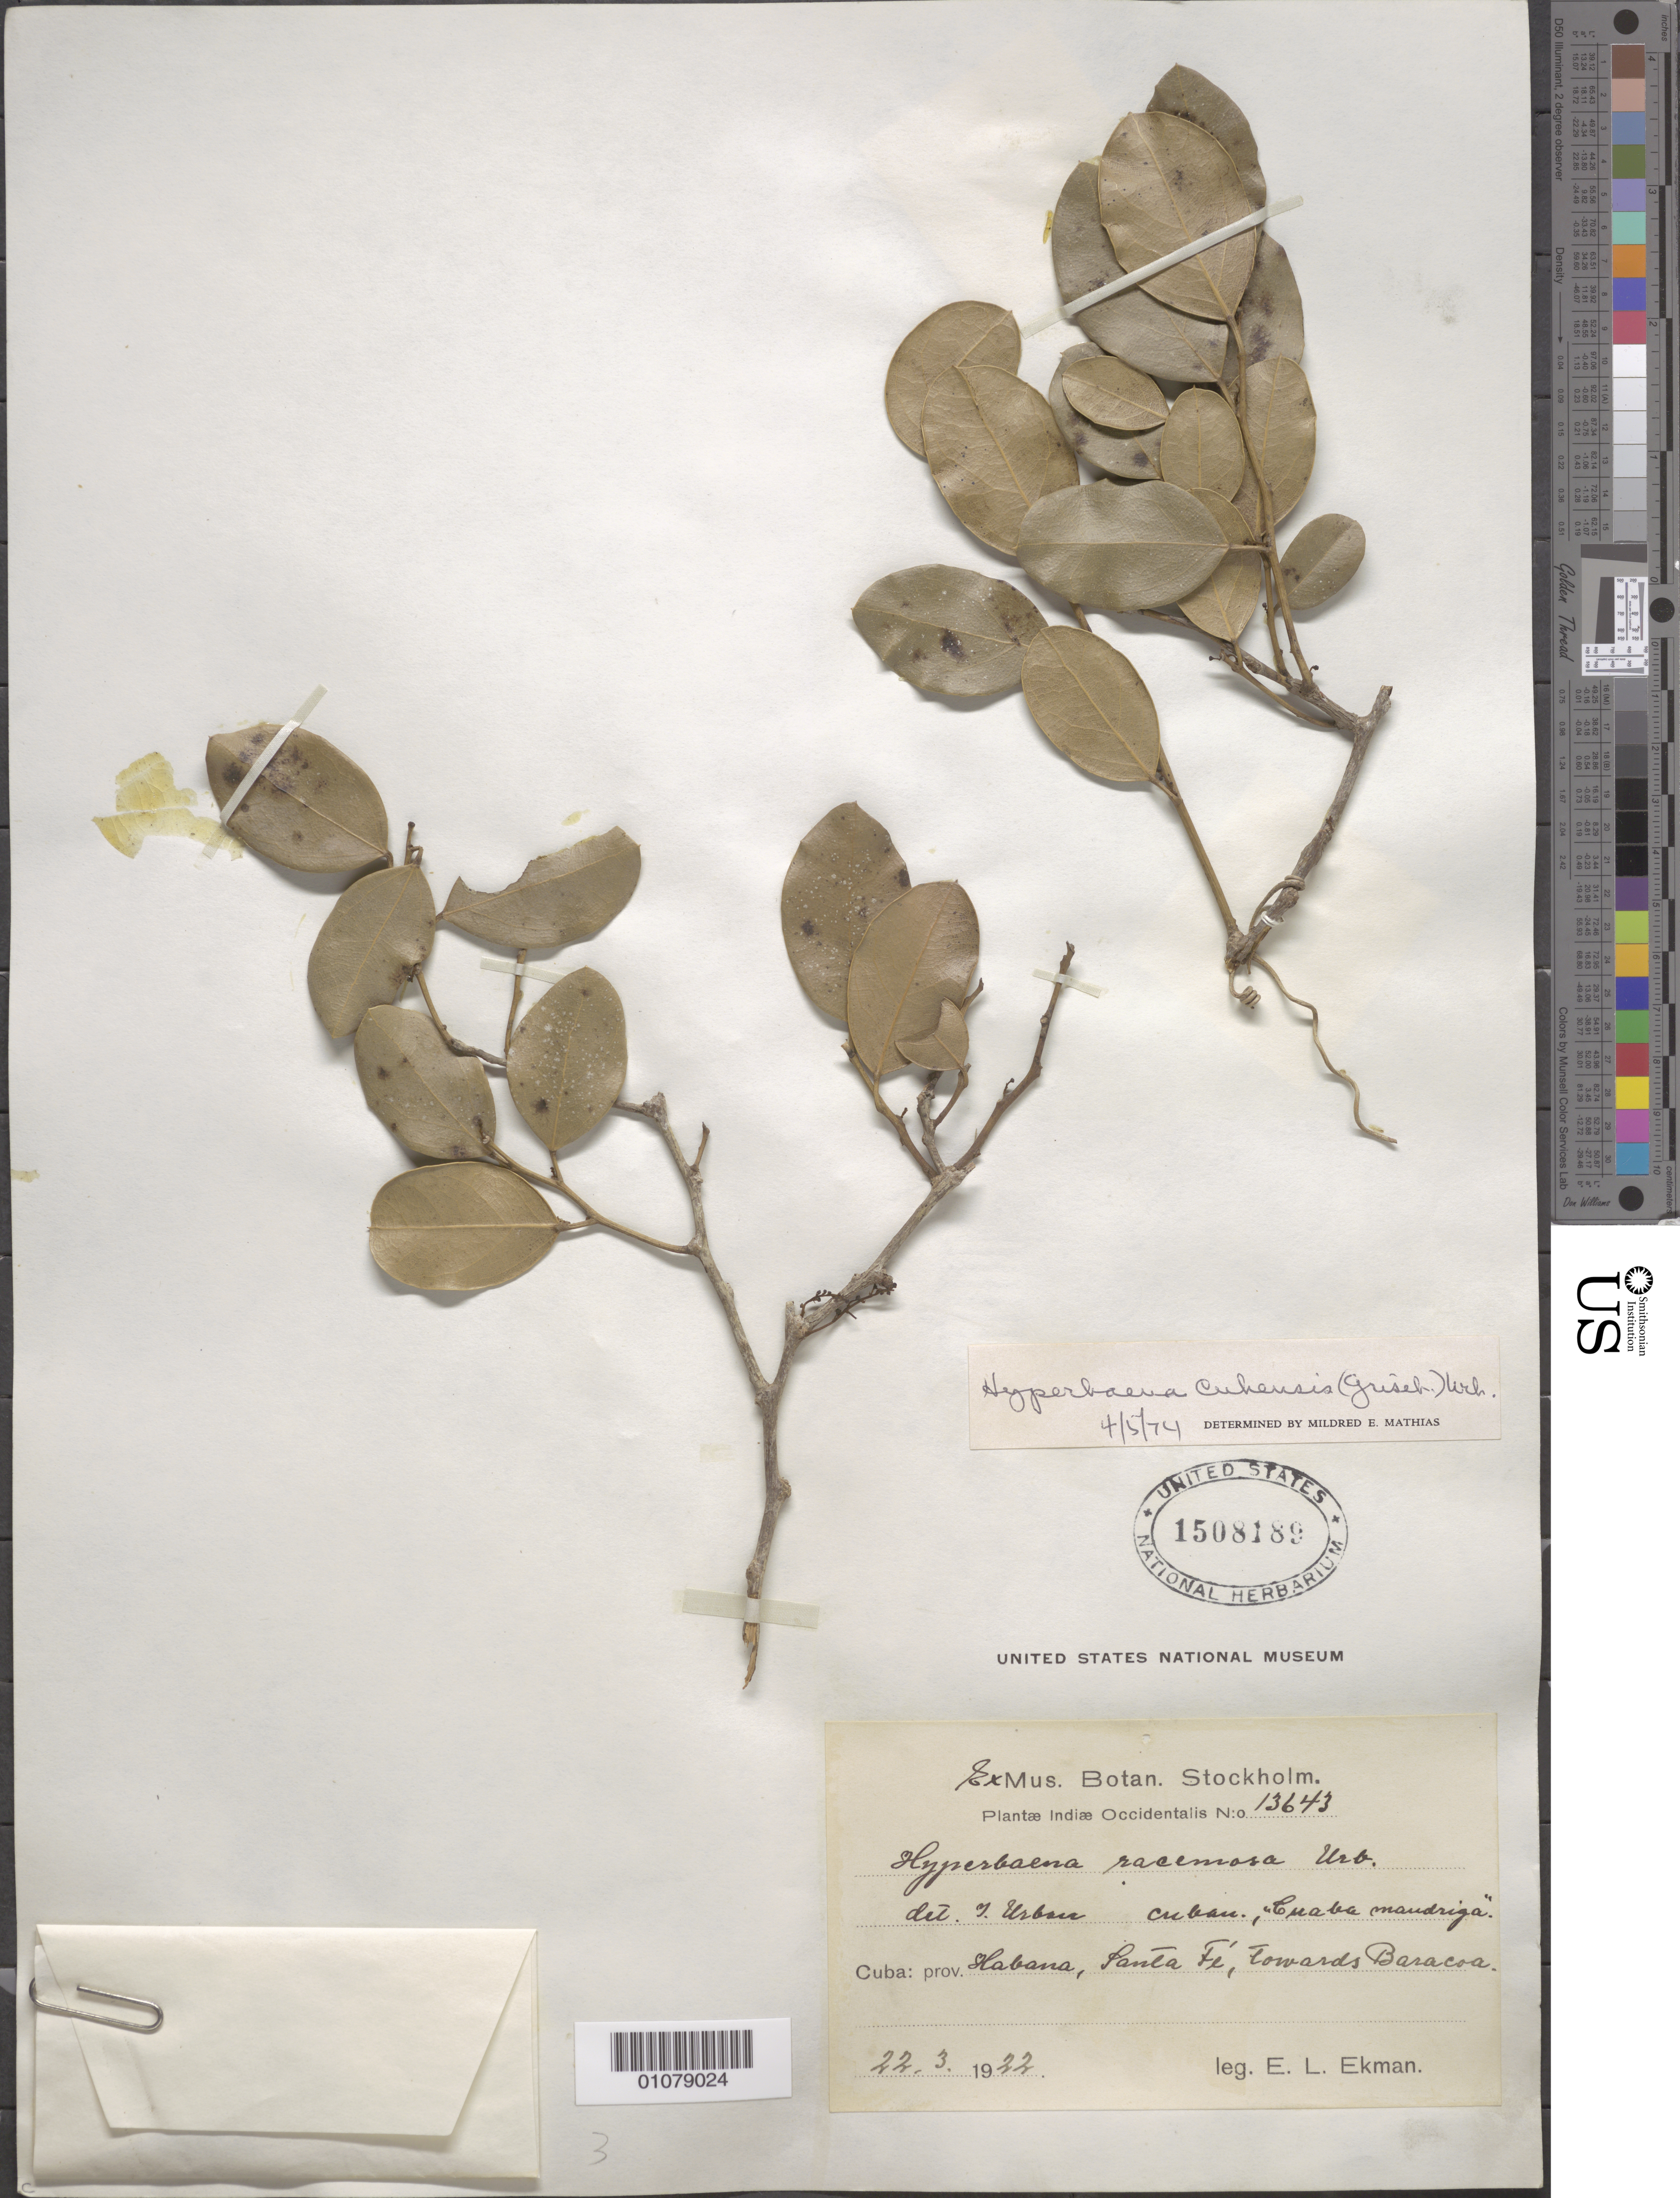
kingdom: Plantae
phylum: Tracheophyta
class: Magnoliopsida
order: Ranunculales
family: Menispermaceae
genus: Hyperbaena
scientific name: Hyperbaena cubensis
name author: (Griseb.) Urb.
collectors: E. L. Ekman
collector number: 13643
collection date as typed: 22 Mar 1922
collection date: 1922-03-22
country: Cuba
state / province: La Habana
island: Cuba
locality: Habana, Santa Fe, Towards Baracoa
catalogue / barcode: US 1508189